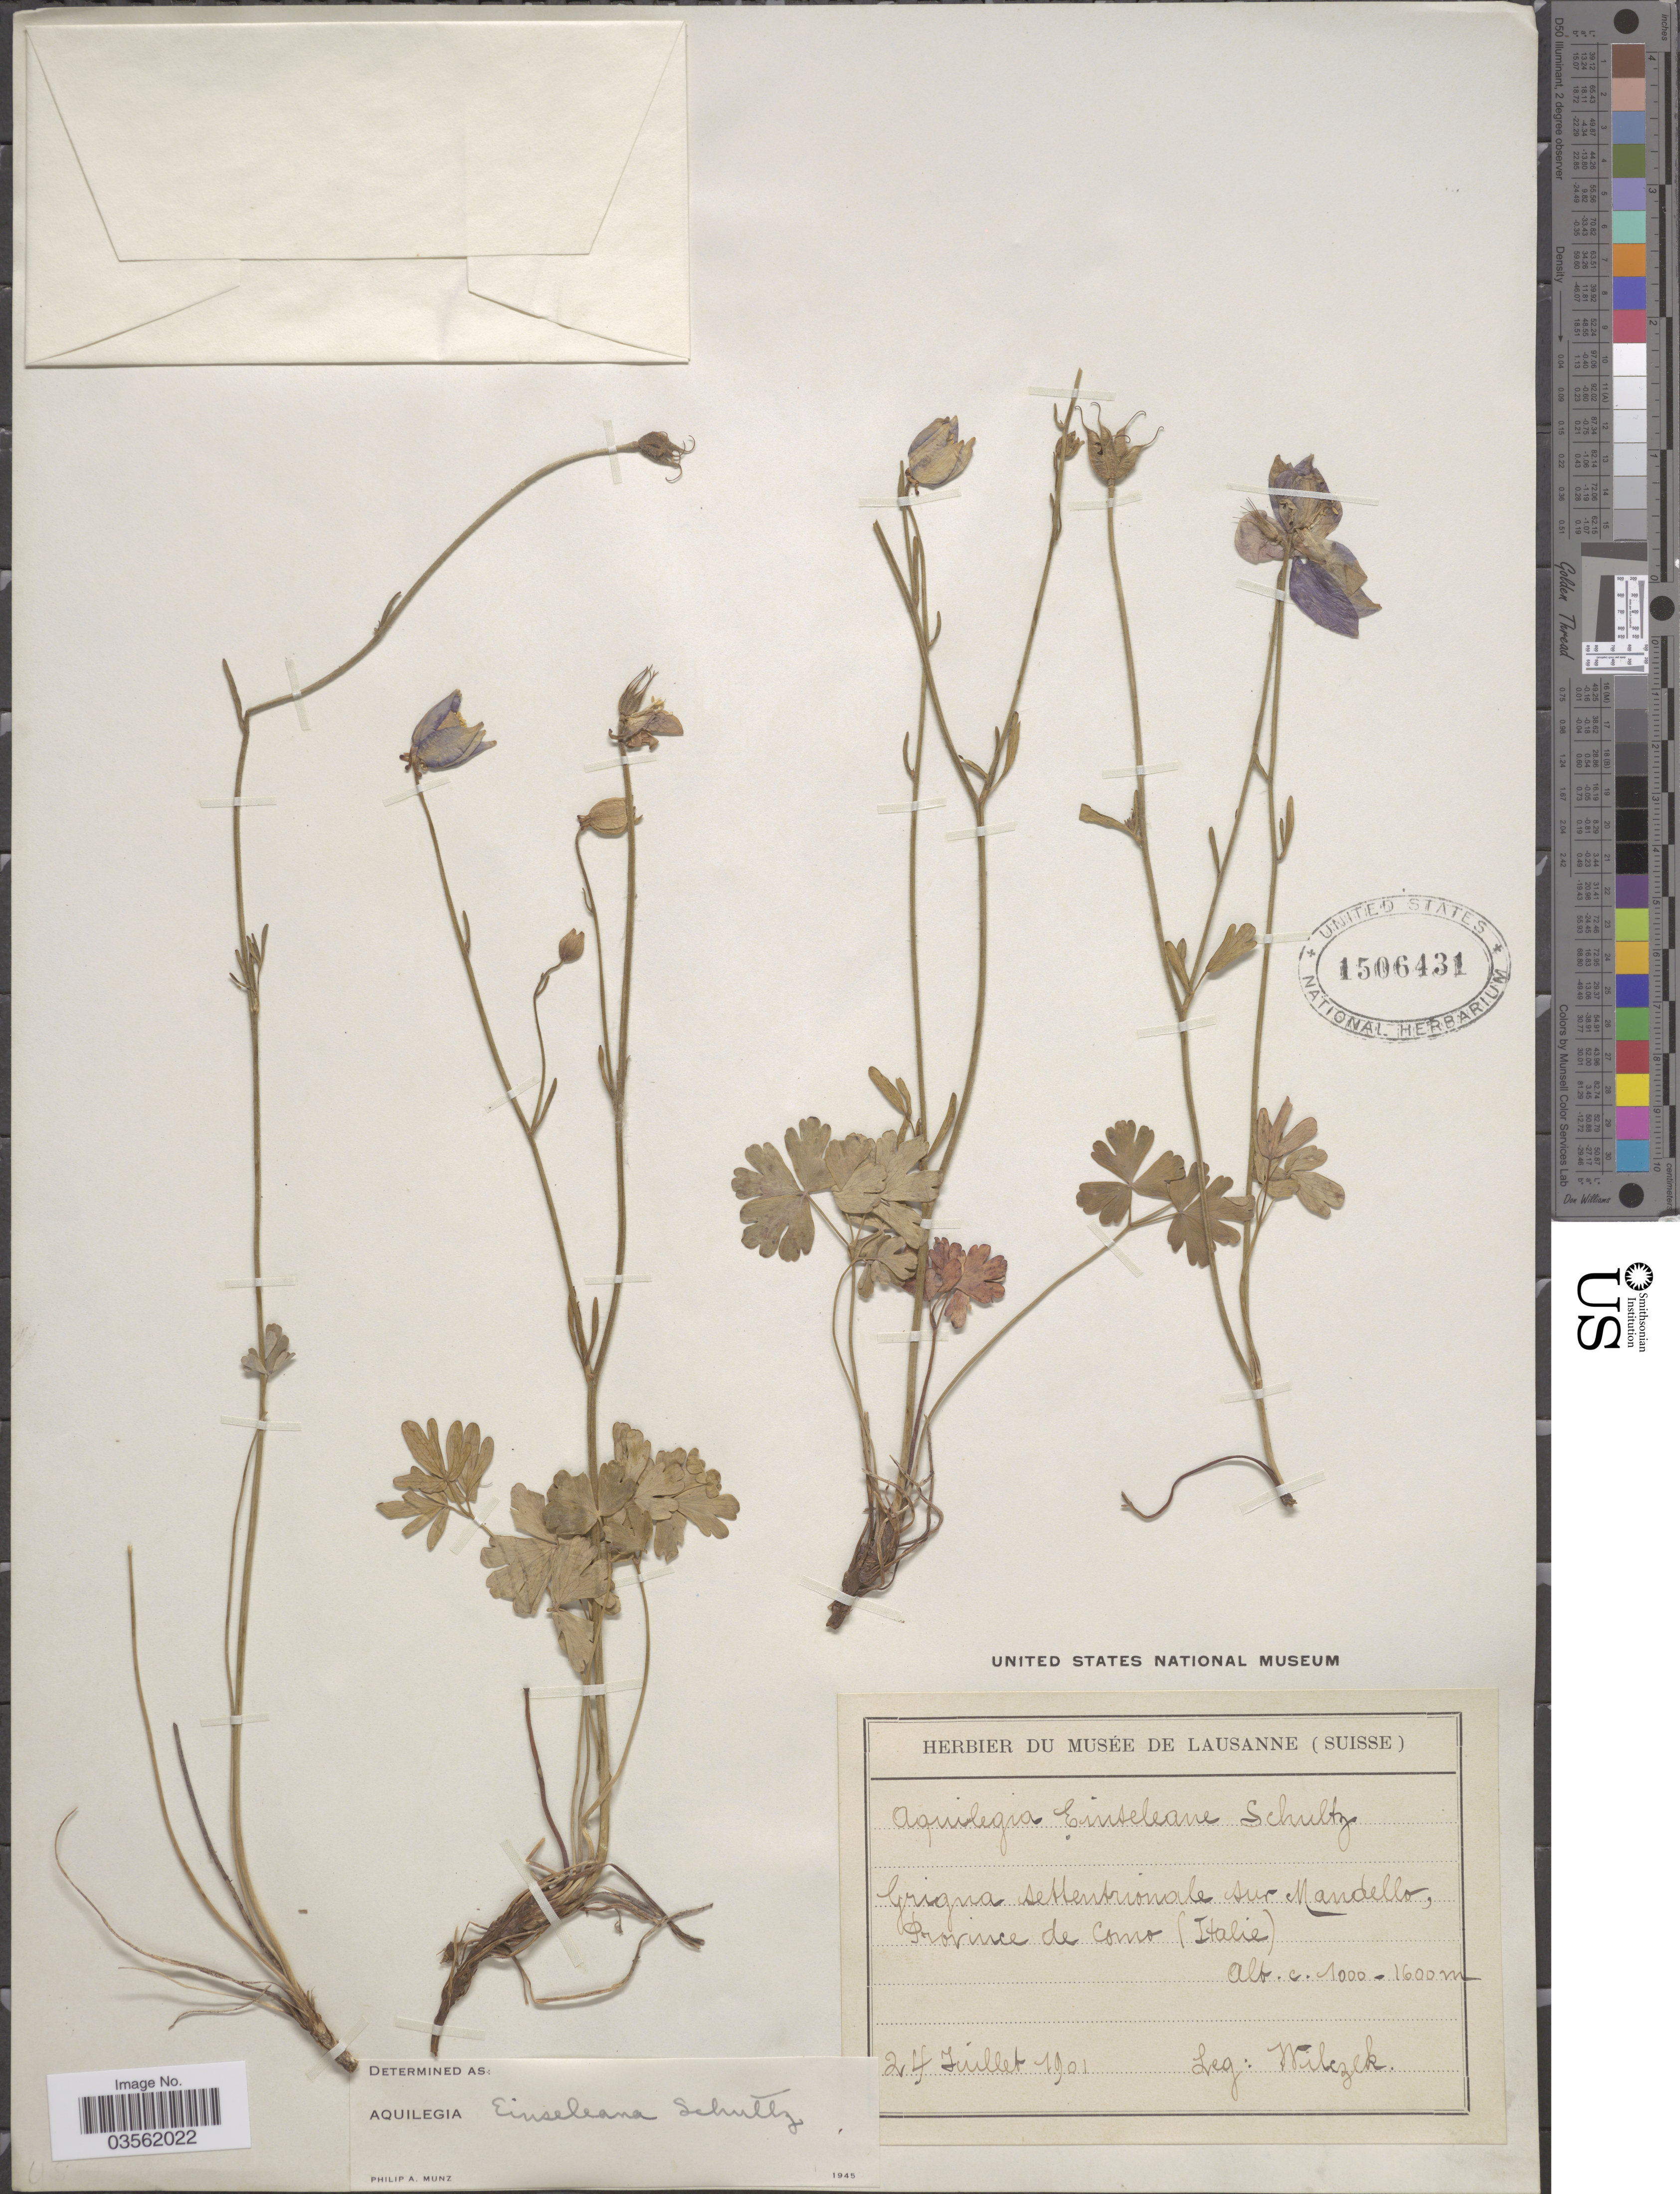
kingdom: Plantae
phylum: Tracheophyta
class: Magnoliopsida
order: Ranunculales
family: Ranunculaceae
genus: Aquilegia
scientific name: Aquilegia einseleana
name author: F.W. Schultz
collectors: Wilczek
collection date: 1901-07-24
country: Italy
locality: Grigna settentrionale sur Mandello, Province de Como.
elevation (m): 1000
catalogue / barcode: US 1506431